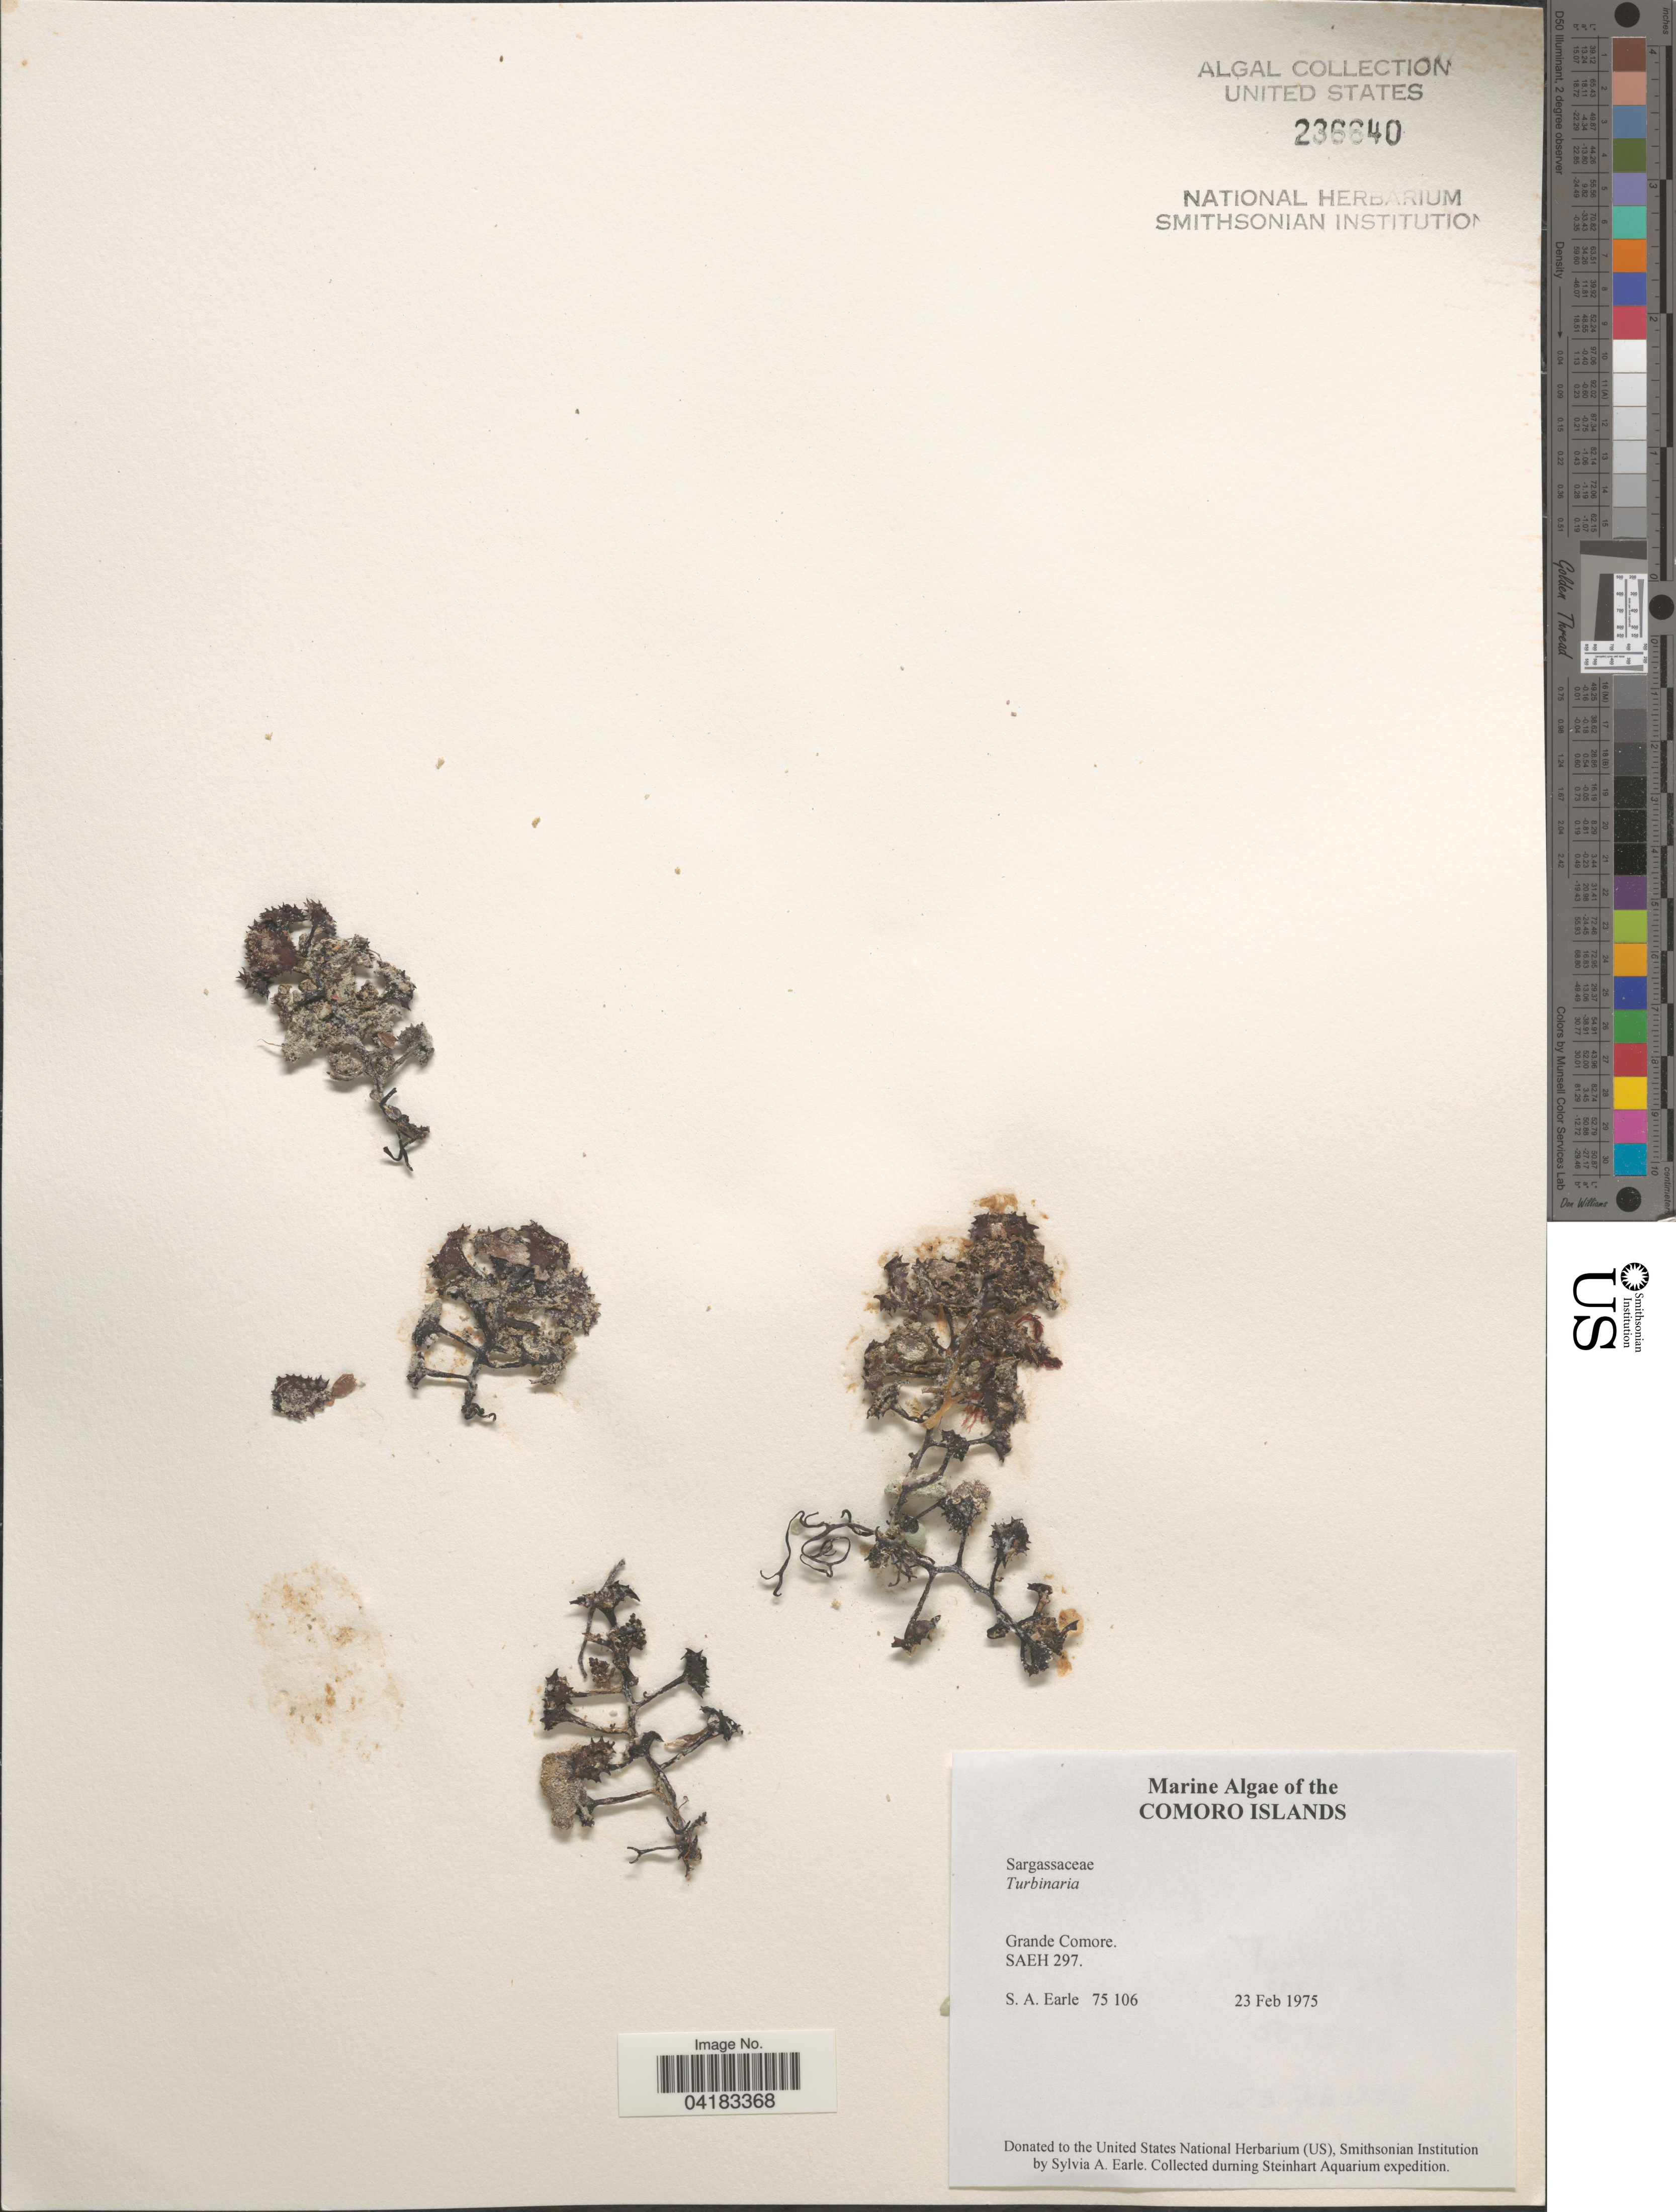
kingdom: Chromista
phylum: Ochrophyta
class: Phaeophyceae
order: Fucales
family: Sargassaceae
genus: Turbinaria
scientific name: Turbinaria sp.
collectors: S. A. Earle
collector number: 75106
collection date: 1975-02-23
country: Comoros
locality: Comoro Islands. Grande Comore. SAEH 297. Steinhart Aquarium expedition.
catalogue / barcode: US 236640